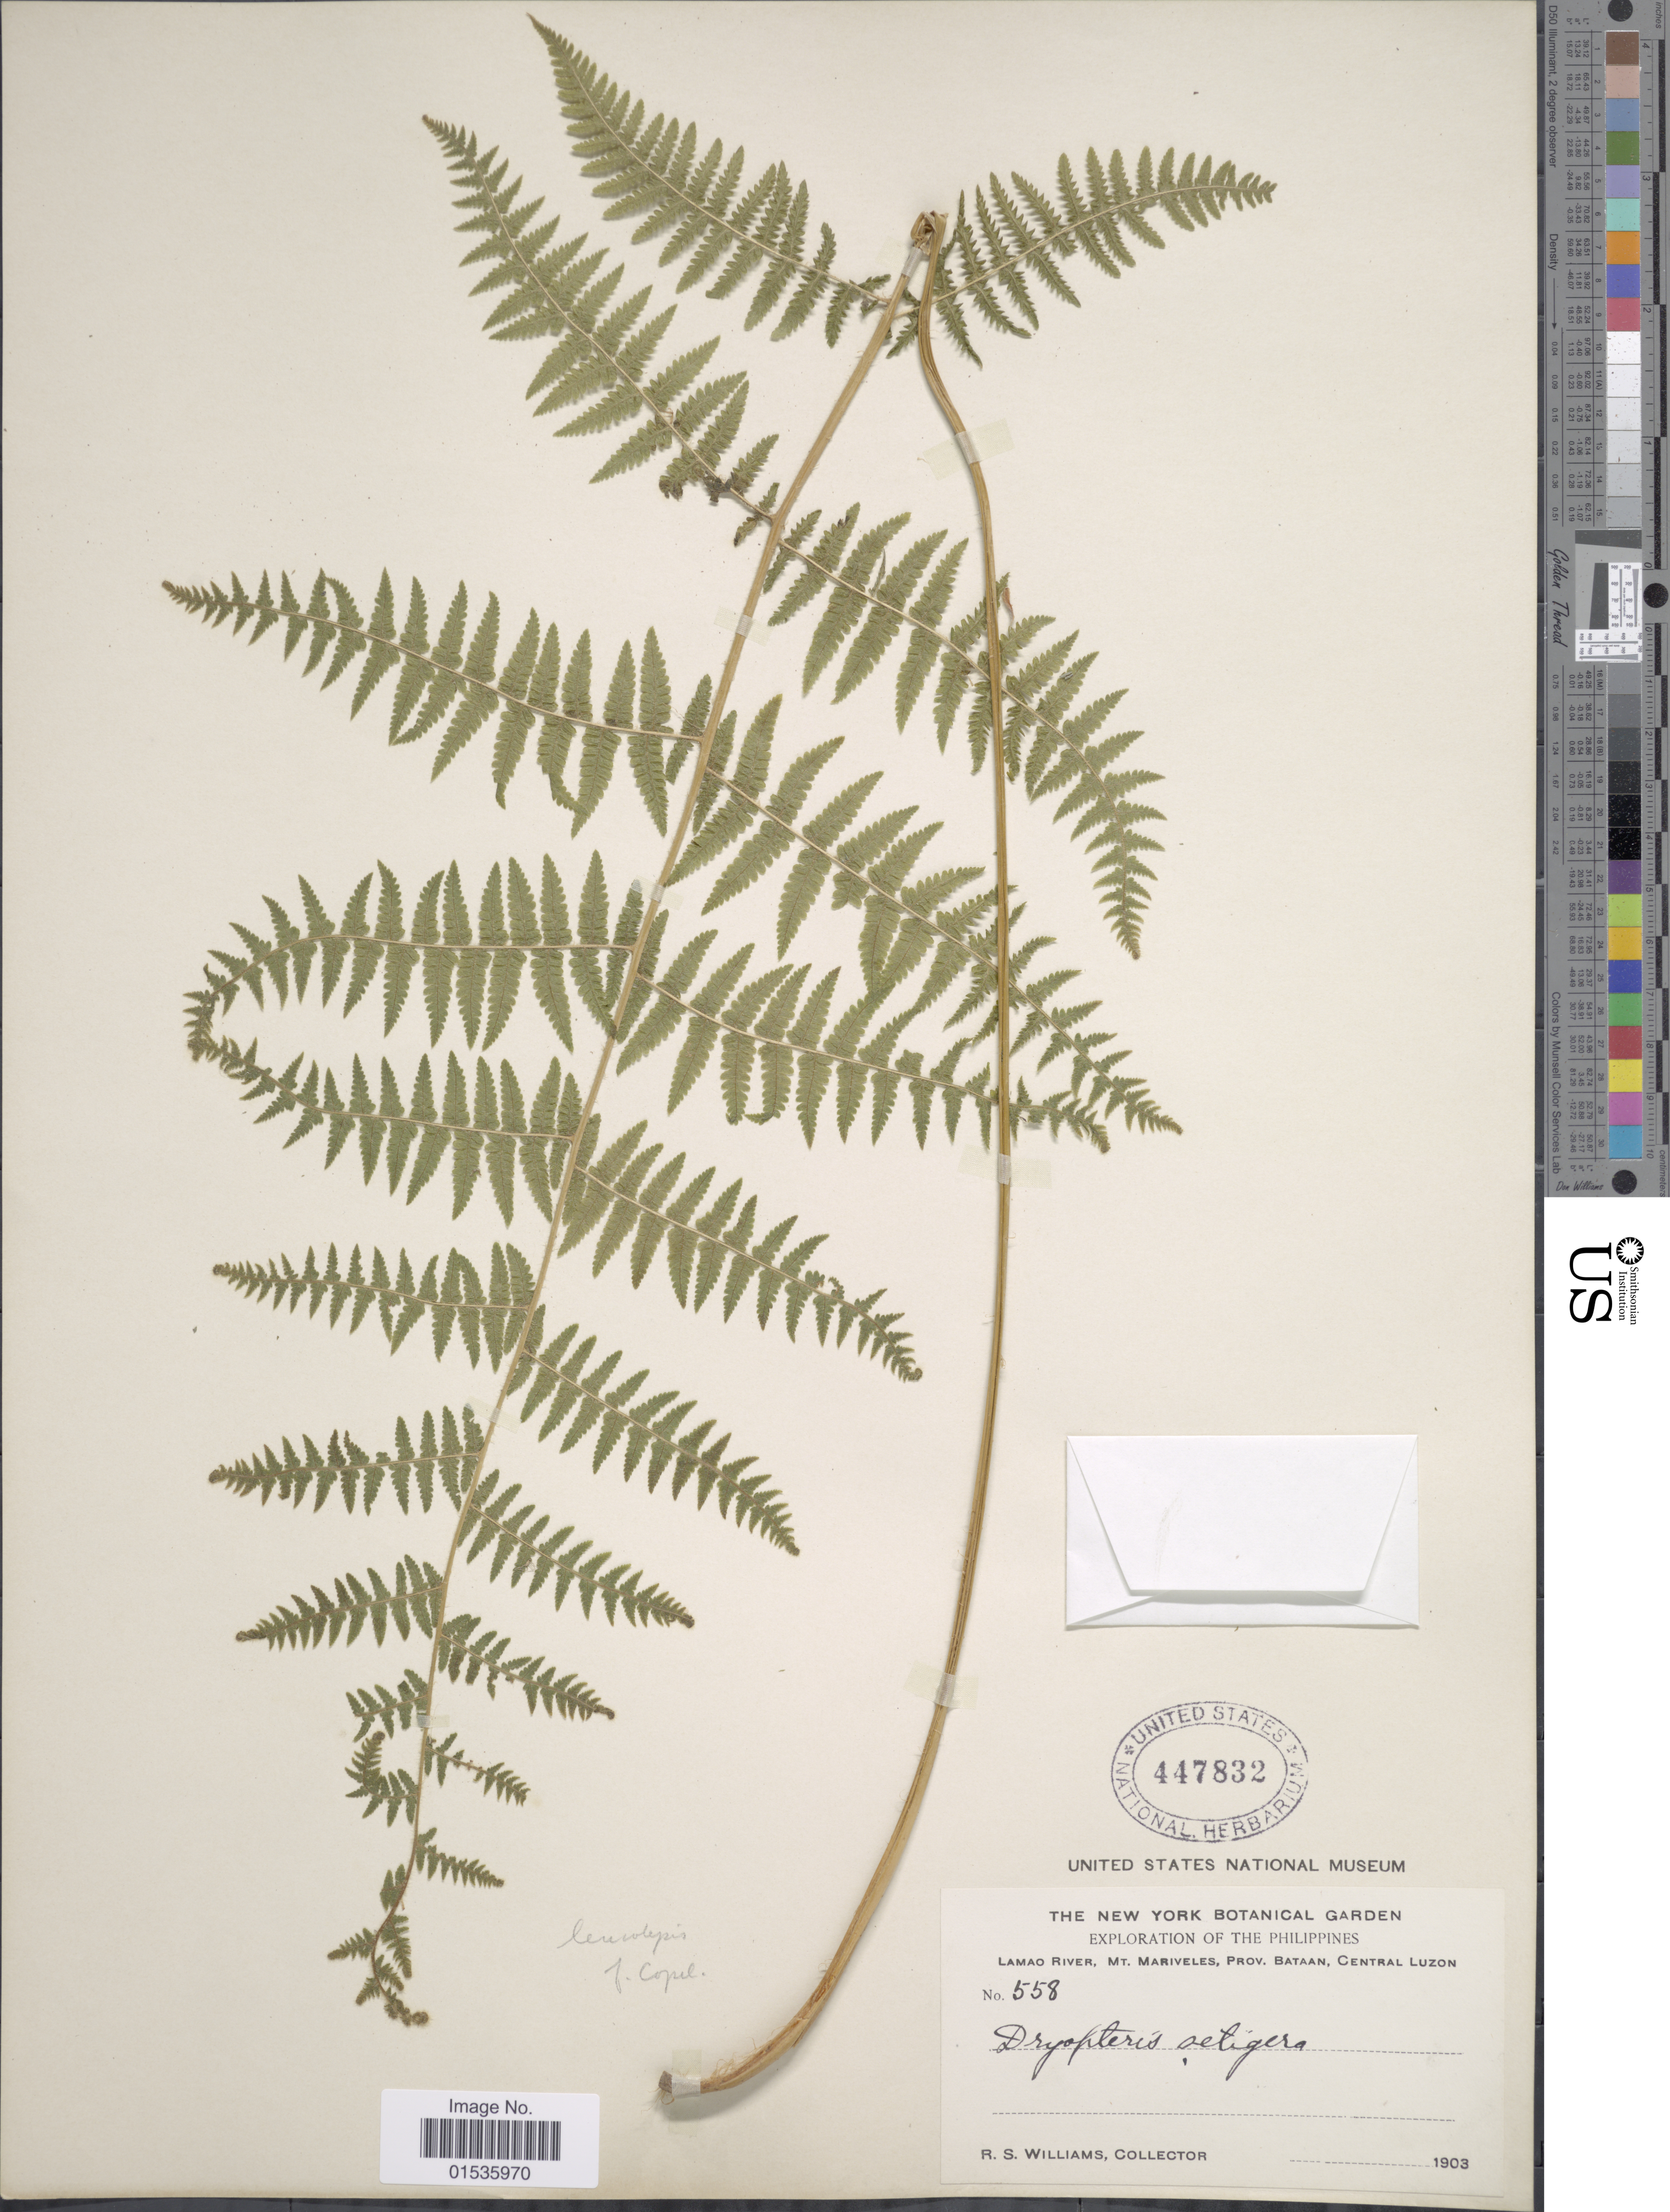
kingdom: Plantae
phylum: Tracheophyta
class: Polypodiopsida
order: Polypodiales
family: Thelypteridaceae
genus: Macrothelypteris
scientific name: Macrothelypteris polypodioides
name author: (Hook.) Holttum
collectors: R. S. Williams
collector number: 558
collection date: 1903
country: Philippines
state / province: Central Luzon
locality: Philippines, Lamao River, Mt. Mariveles, prov. Bataan, Central Luzon.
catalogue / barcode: US 447832